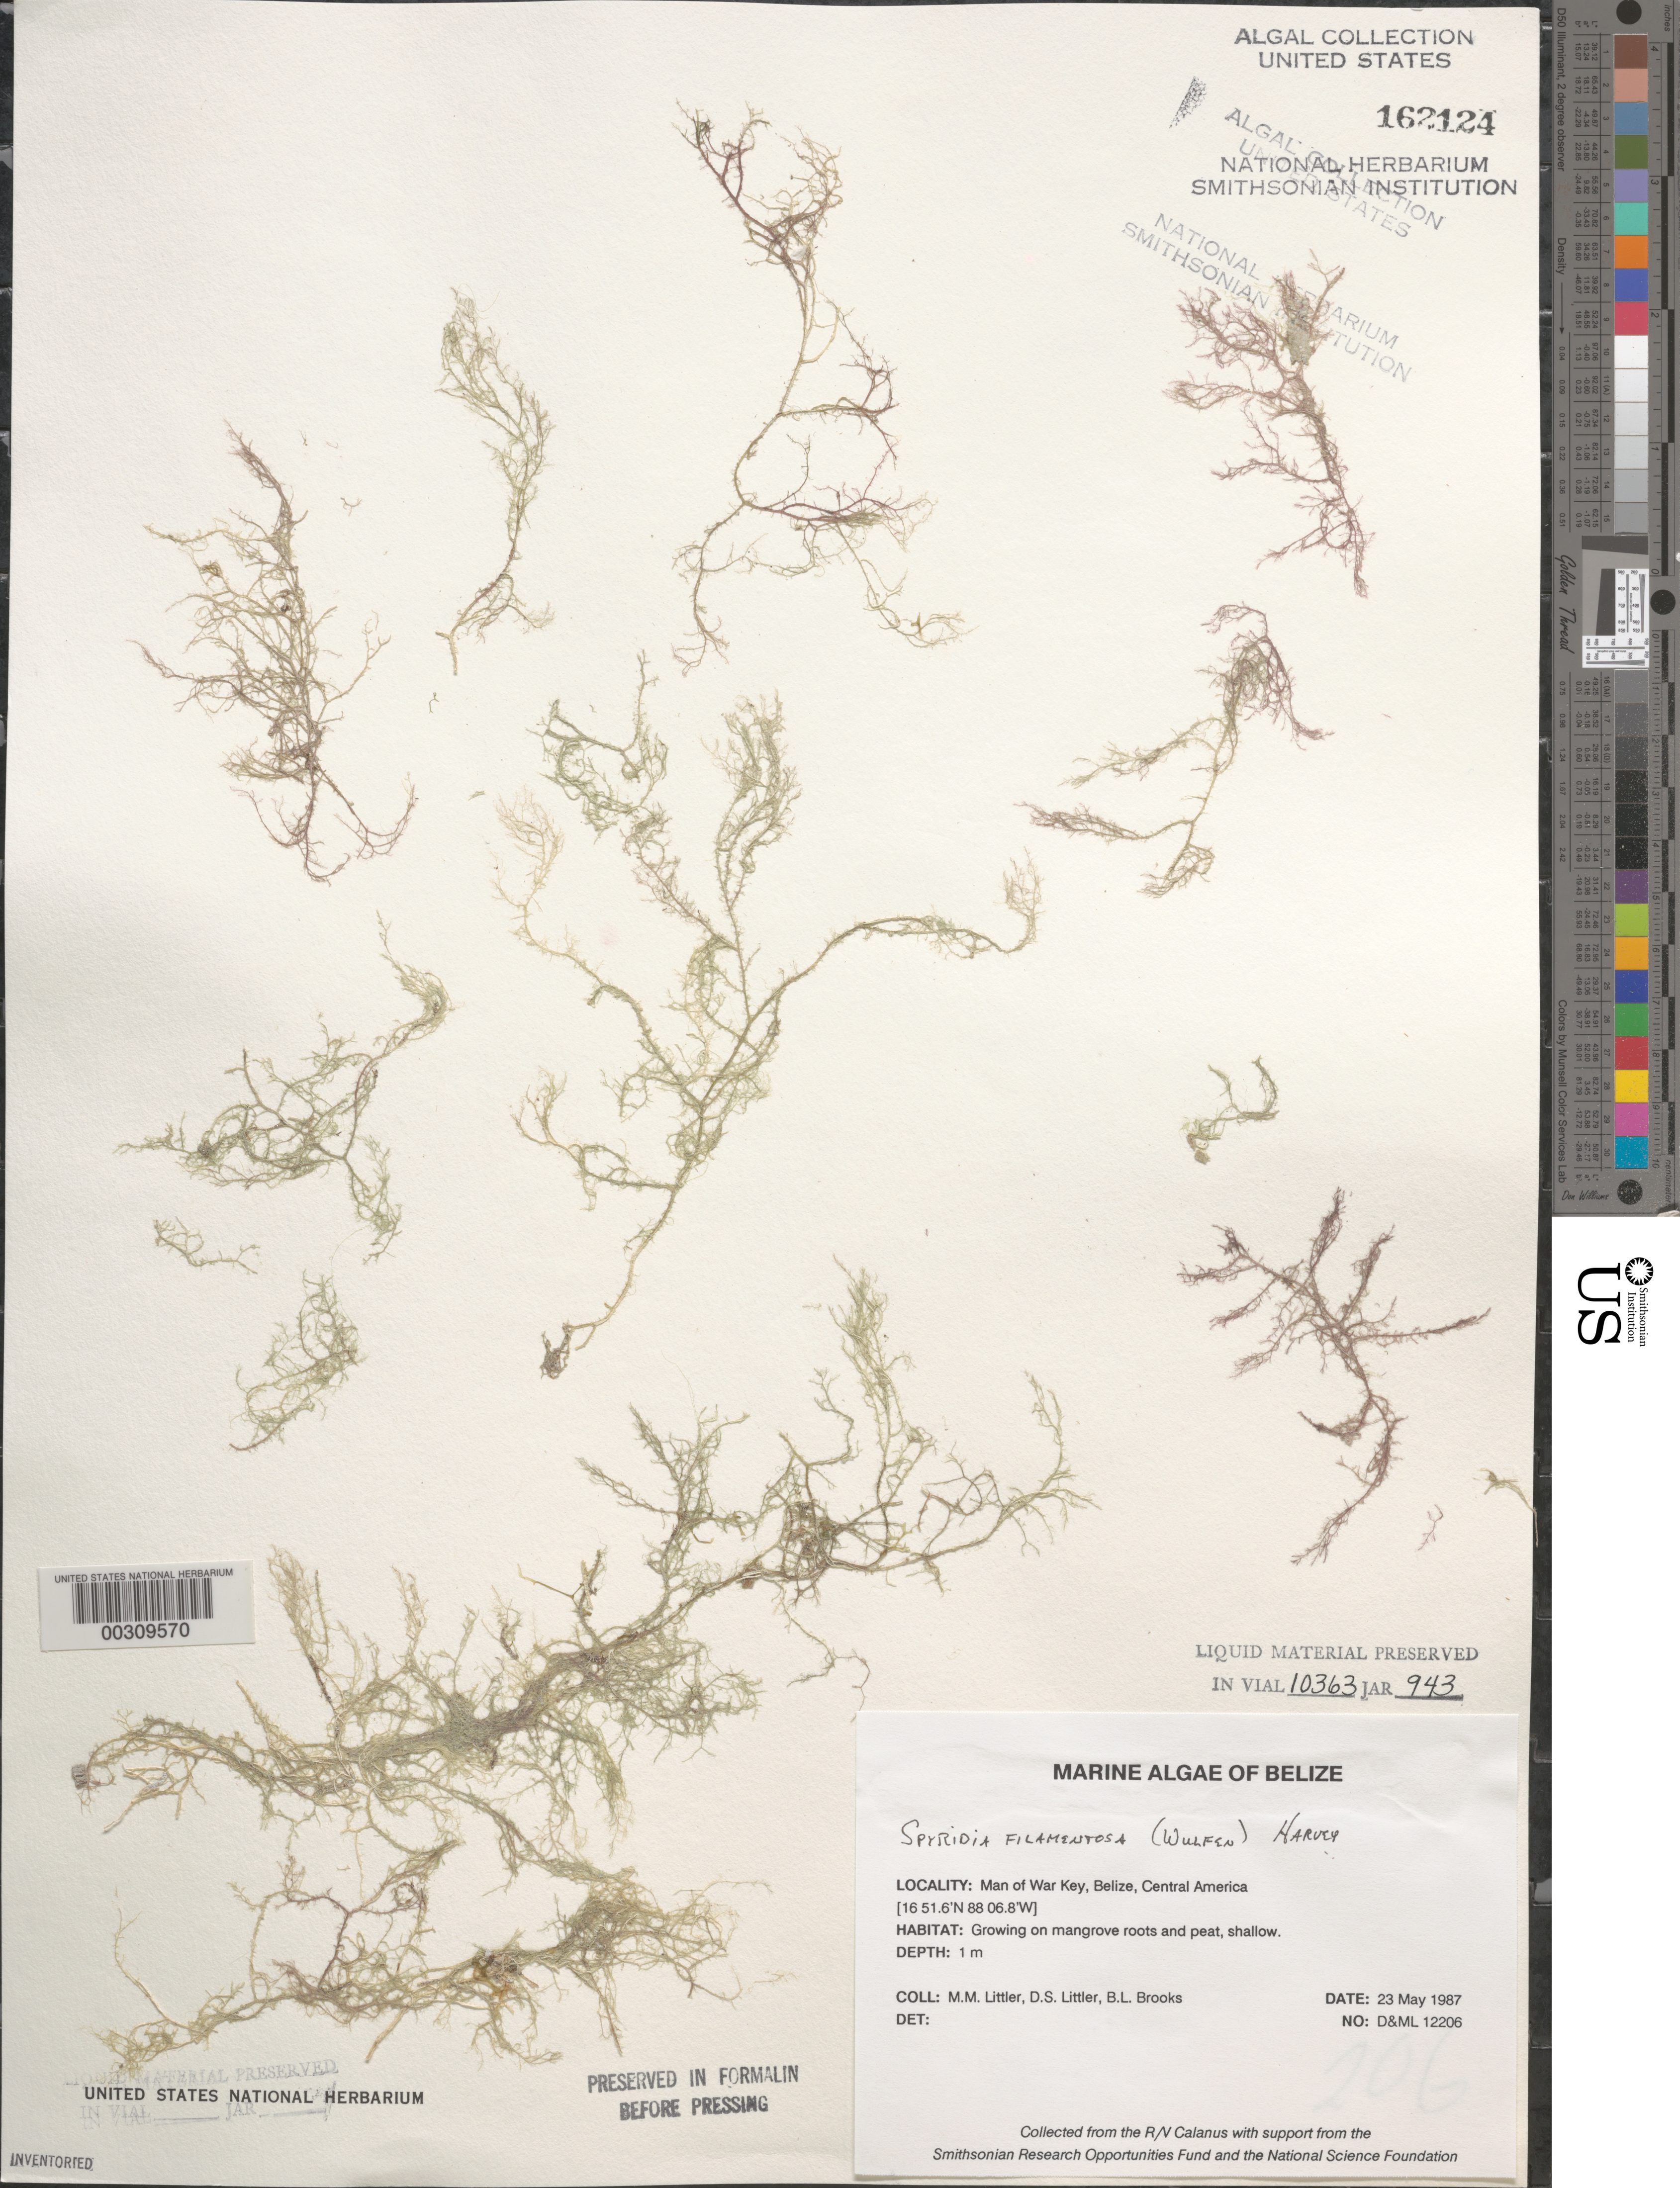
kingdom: Plantae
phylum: Rhodophyta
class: Florideophyceae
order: Ceramiales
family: Spyridiaceae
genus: Spyridia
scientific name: Spyridia filamentosa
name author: (Wulfen) Harv.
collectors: M. M. Littler, D. S. Littler & B. Brooks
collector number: D&ML 12206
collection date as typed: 23 May 1987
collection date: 1987-05-23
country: Belize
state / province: Stann Creek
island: Man of War Cay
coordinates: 16 51.6'N, 88 06.8'W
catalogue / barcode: US 162124